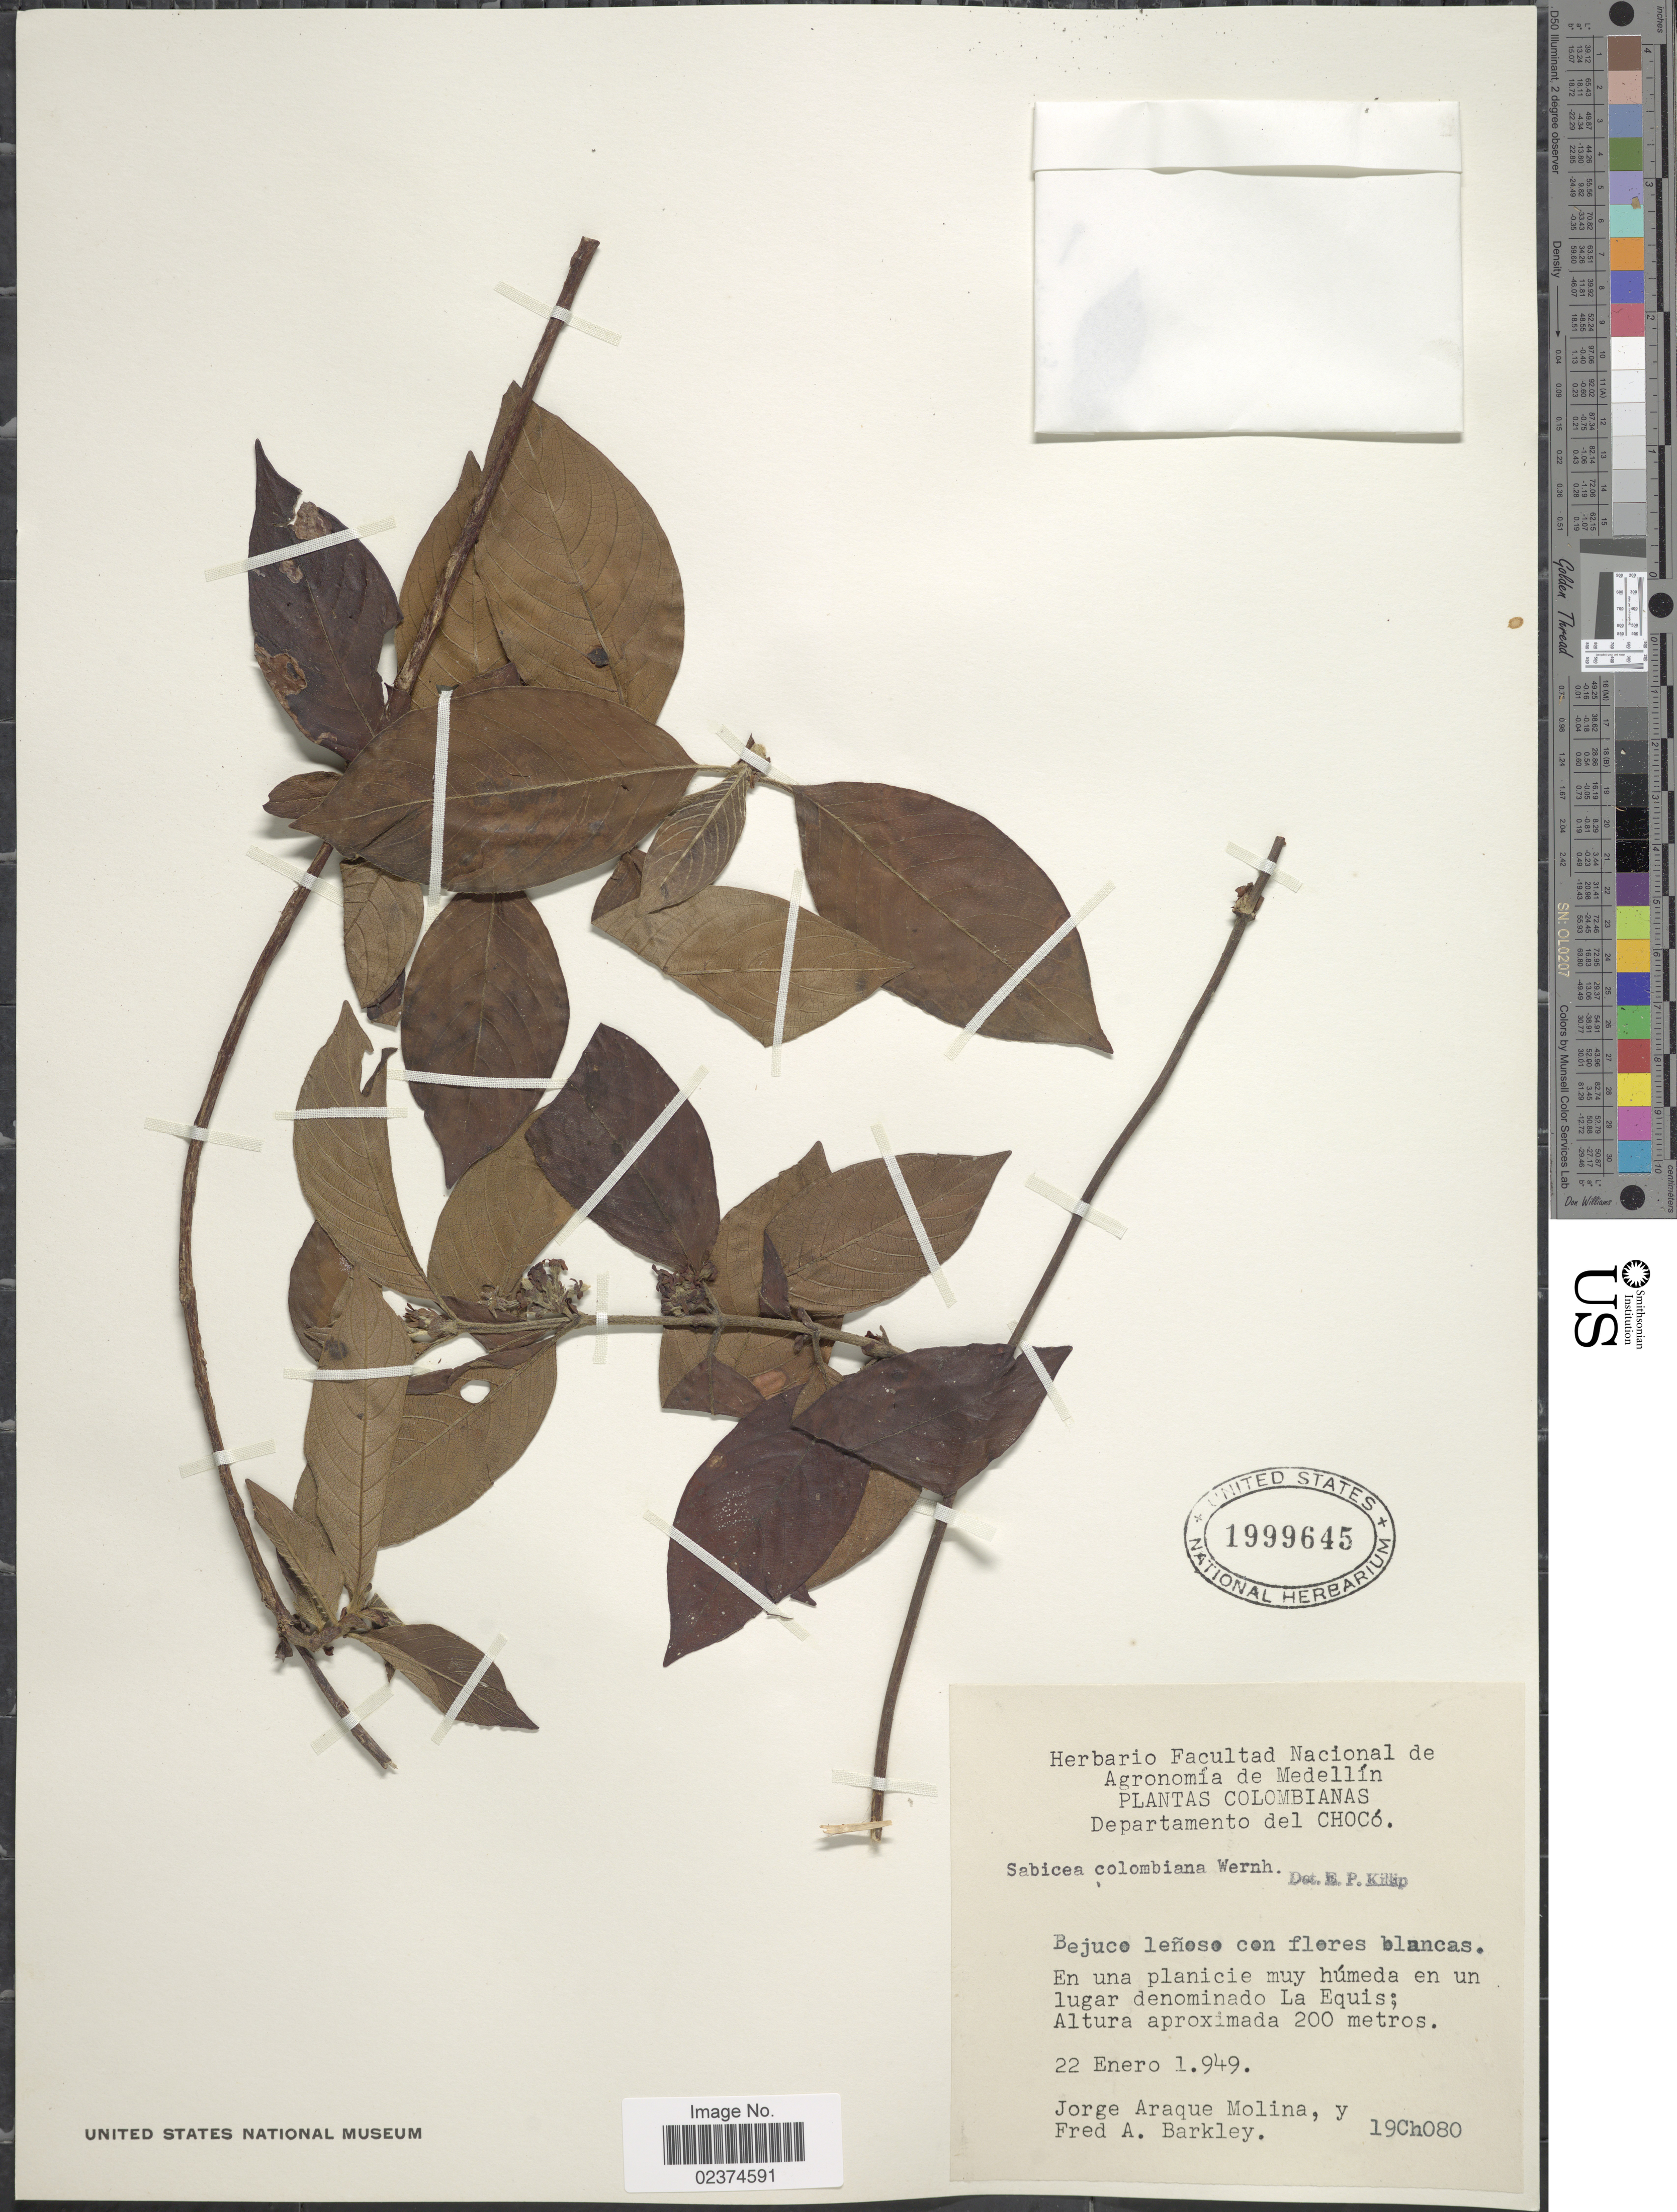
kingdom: Plantae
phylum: Tracheophyta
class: Magnoliopsida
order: Gentianales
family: Rubiaceae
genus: Sabicea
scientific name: Sabicea colombiana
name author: Wernham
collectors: J. A. Molina & F. A. Barkley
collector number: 19Ch080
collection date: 1949-01-22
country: Colombia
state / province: Chocó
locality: En una planicie muy humeda en un lugar denominado La Equis.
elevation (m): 200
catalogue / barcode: US 1999645